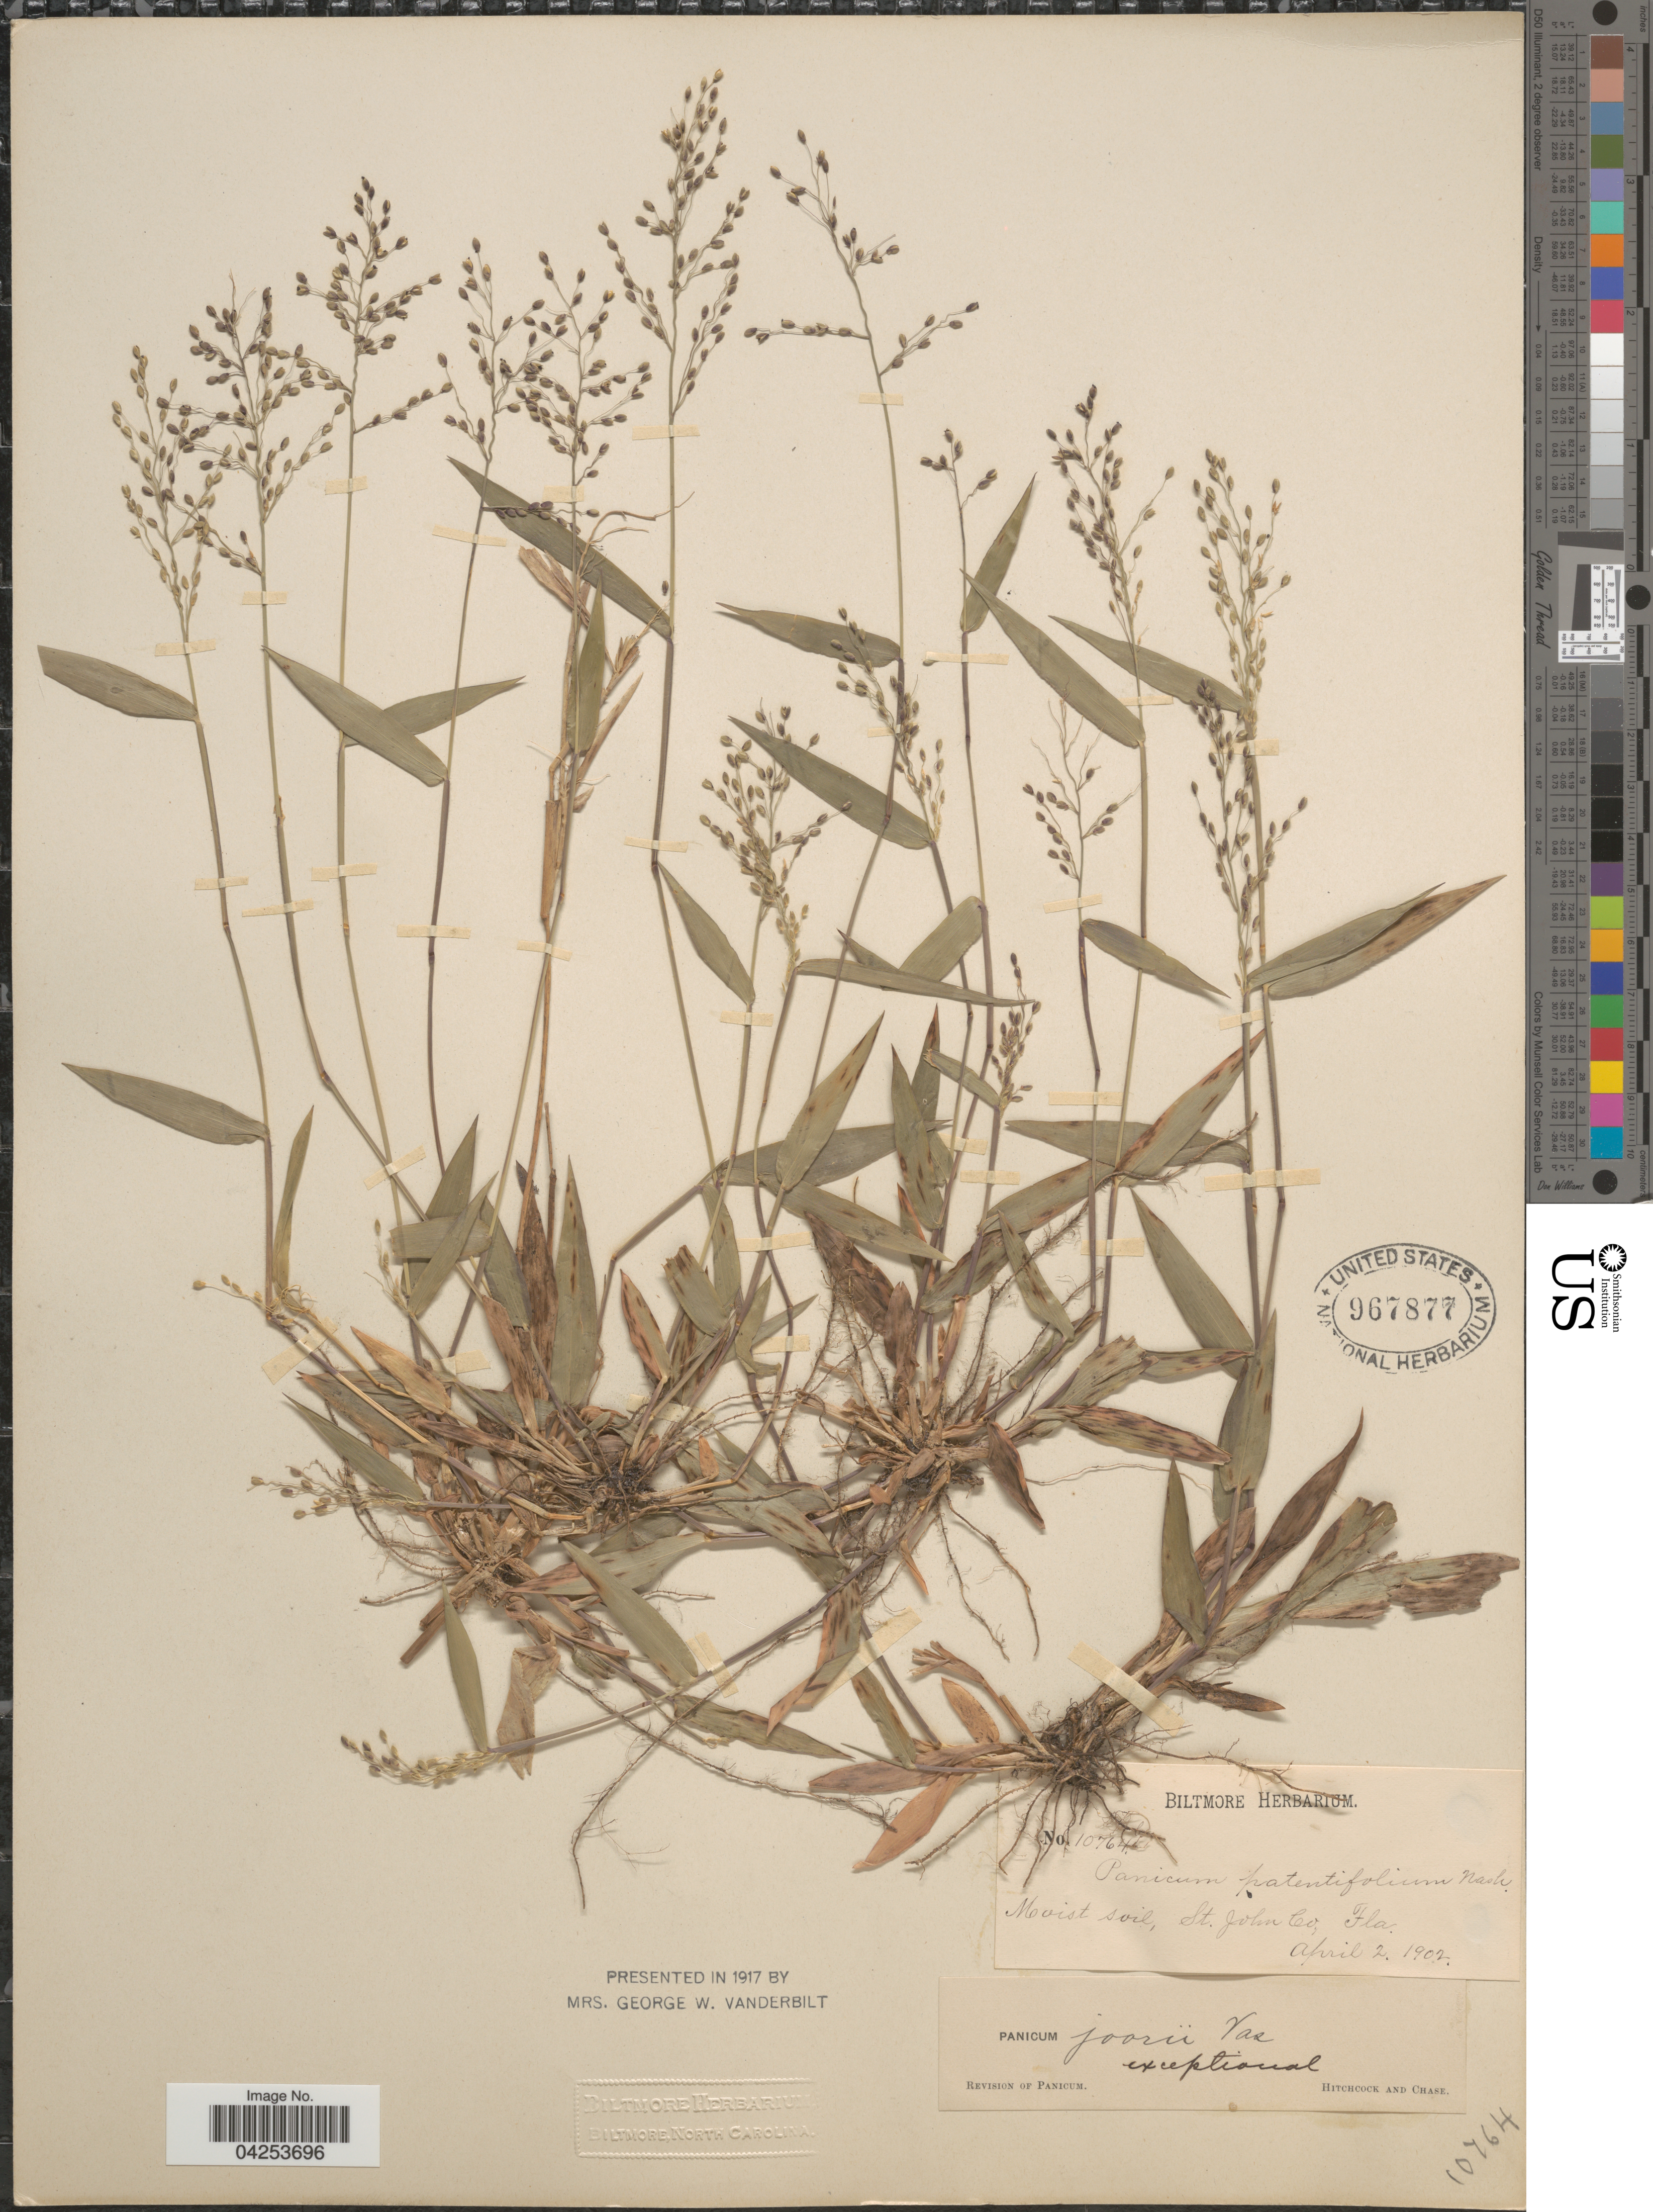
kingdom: Plantae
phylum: Tracheophyta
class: Liliopsida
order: Poales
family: Poaceae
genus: Dichanthelium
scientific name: Dichanthelium commutatum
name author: (Schult.) Gould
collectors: ex herb. Biltmore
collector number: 10764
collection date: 1902-04-02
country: United States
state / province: Florida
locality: Moist soil, St. John Co.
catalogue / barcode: US 967877